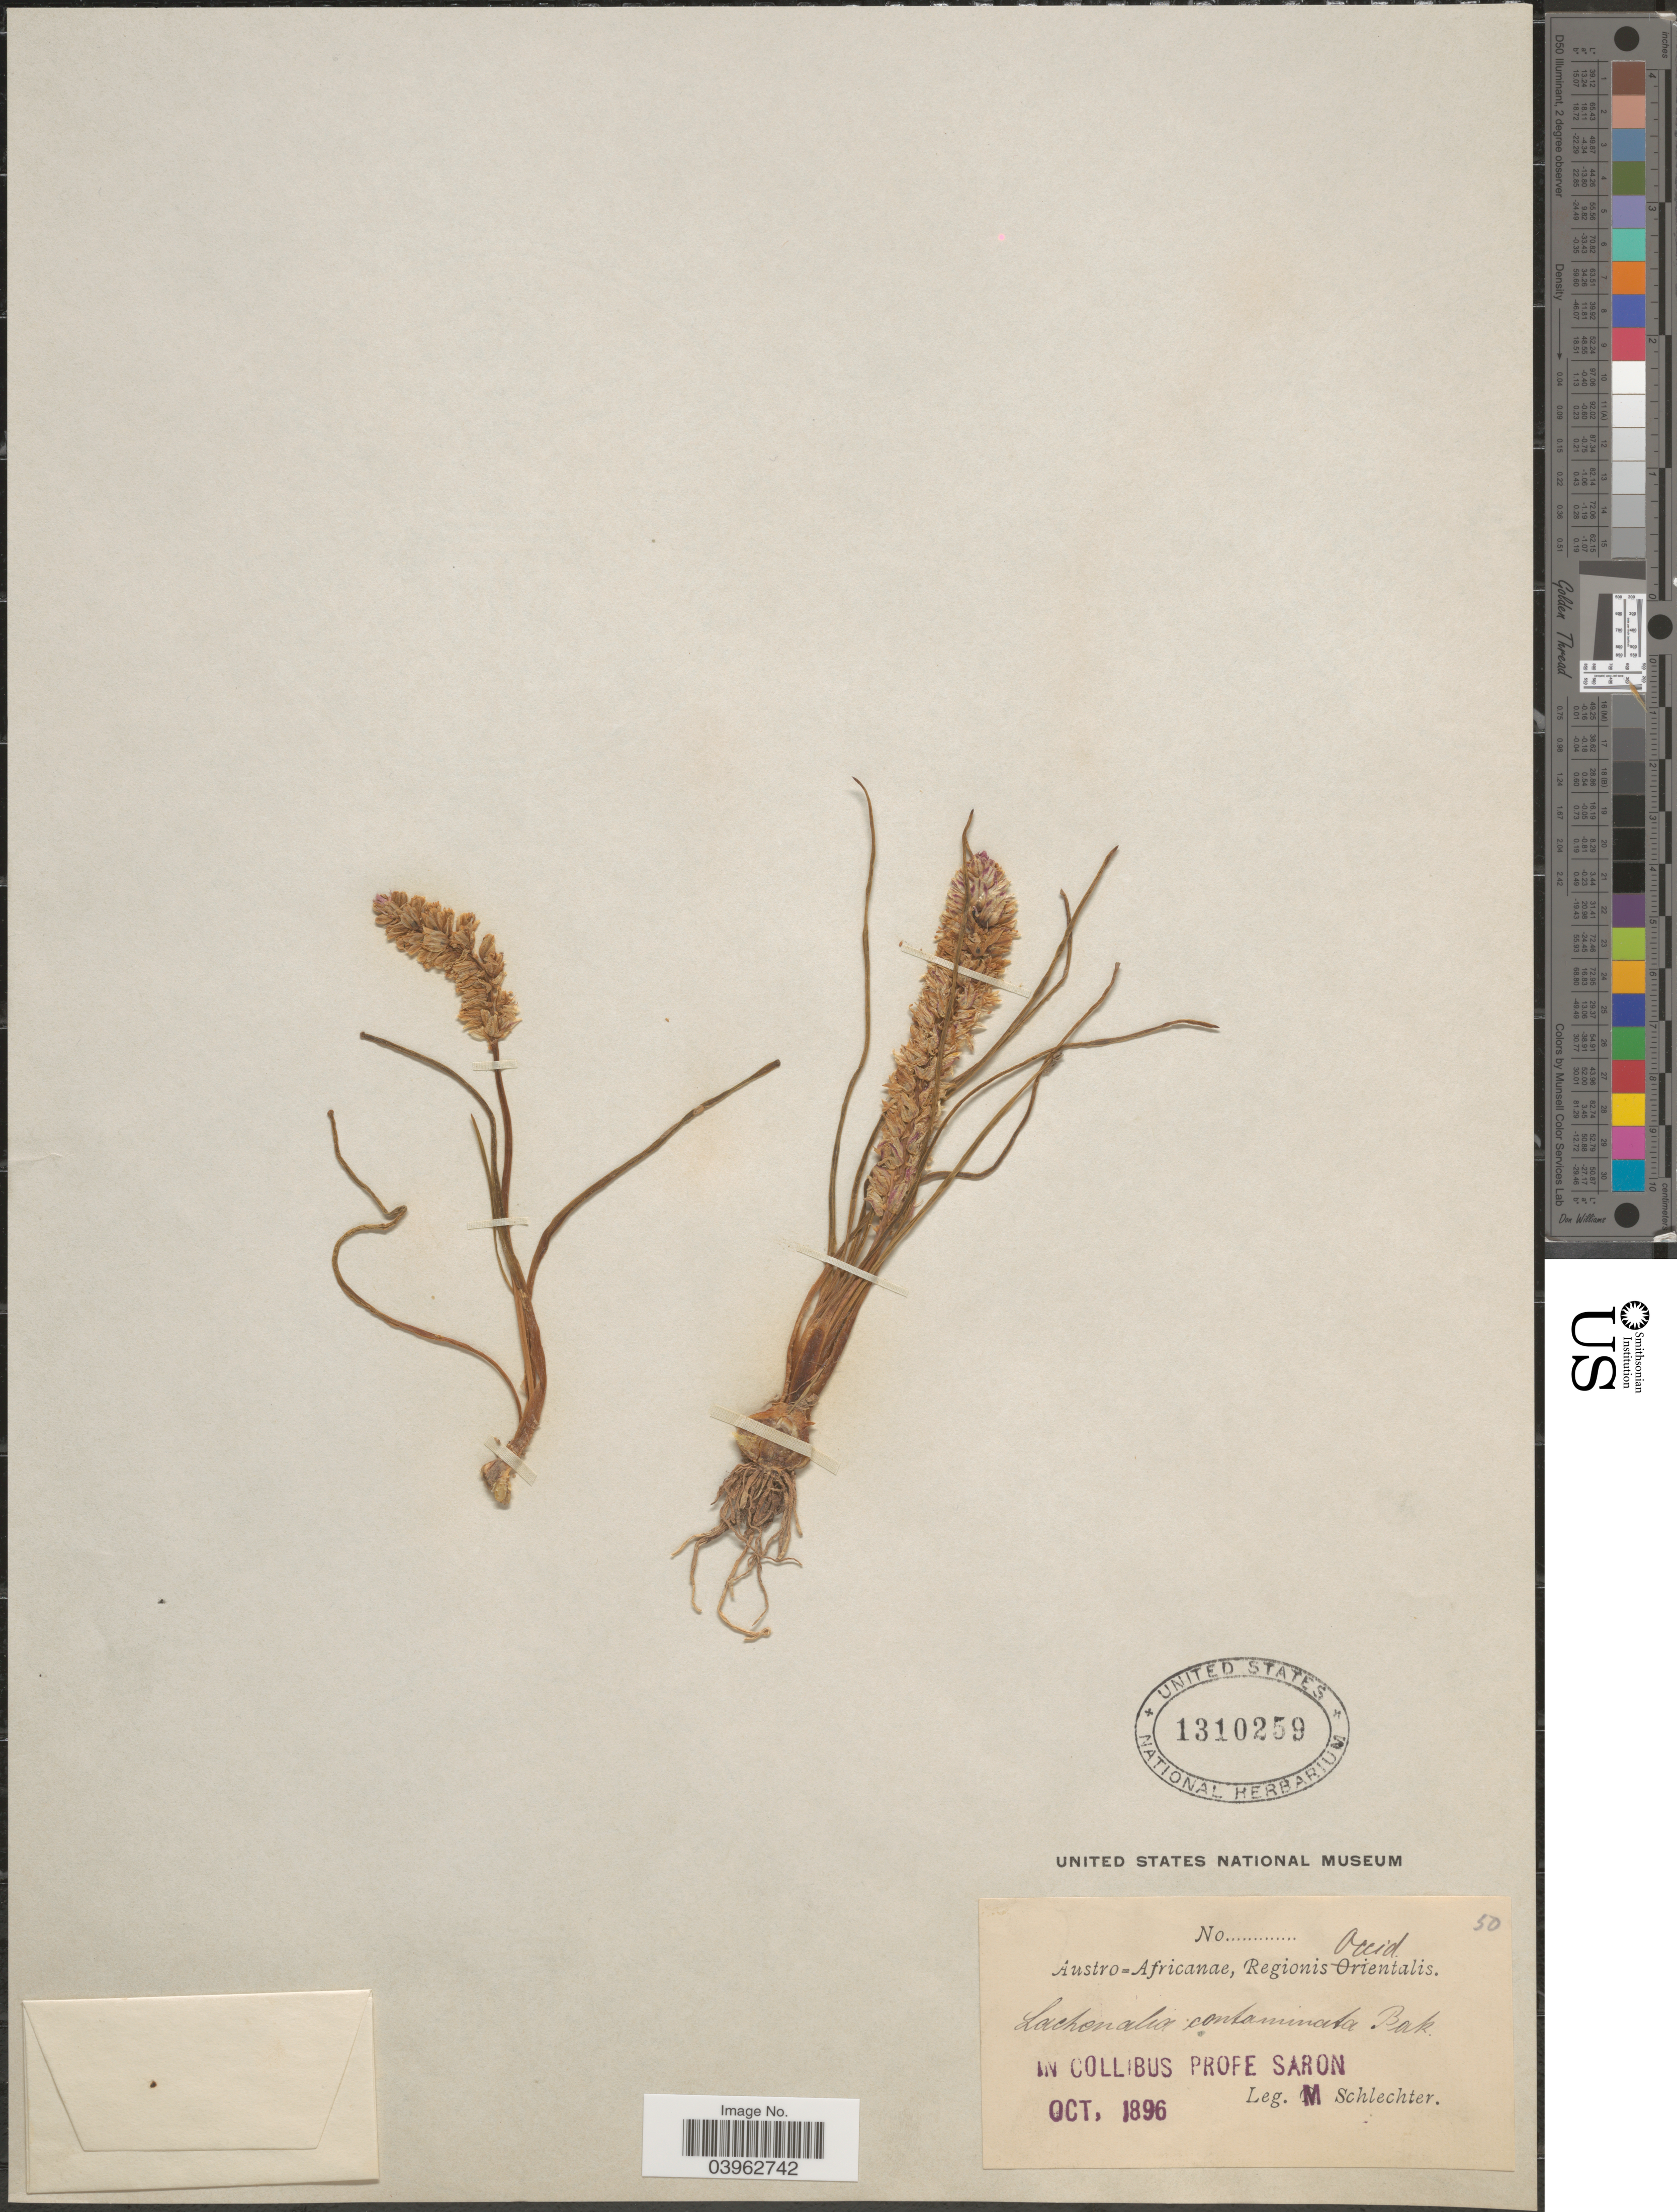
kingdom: Plantae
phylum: Tracheophyta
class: Liliopsida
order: Asparagales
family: Asparagaceae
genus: Lachenalia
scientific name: Lachenalia contaminata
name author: Aiton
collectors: M. Schlechter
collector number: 50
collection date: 1896-10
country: South Africa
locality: Austro-Africanae. Regio occidentalis. In collibus profe Saron.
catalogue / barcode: US 1310259